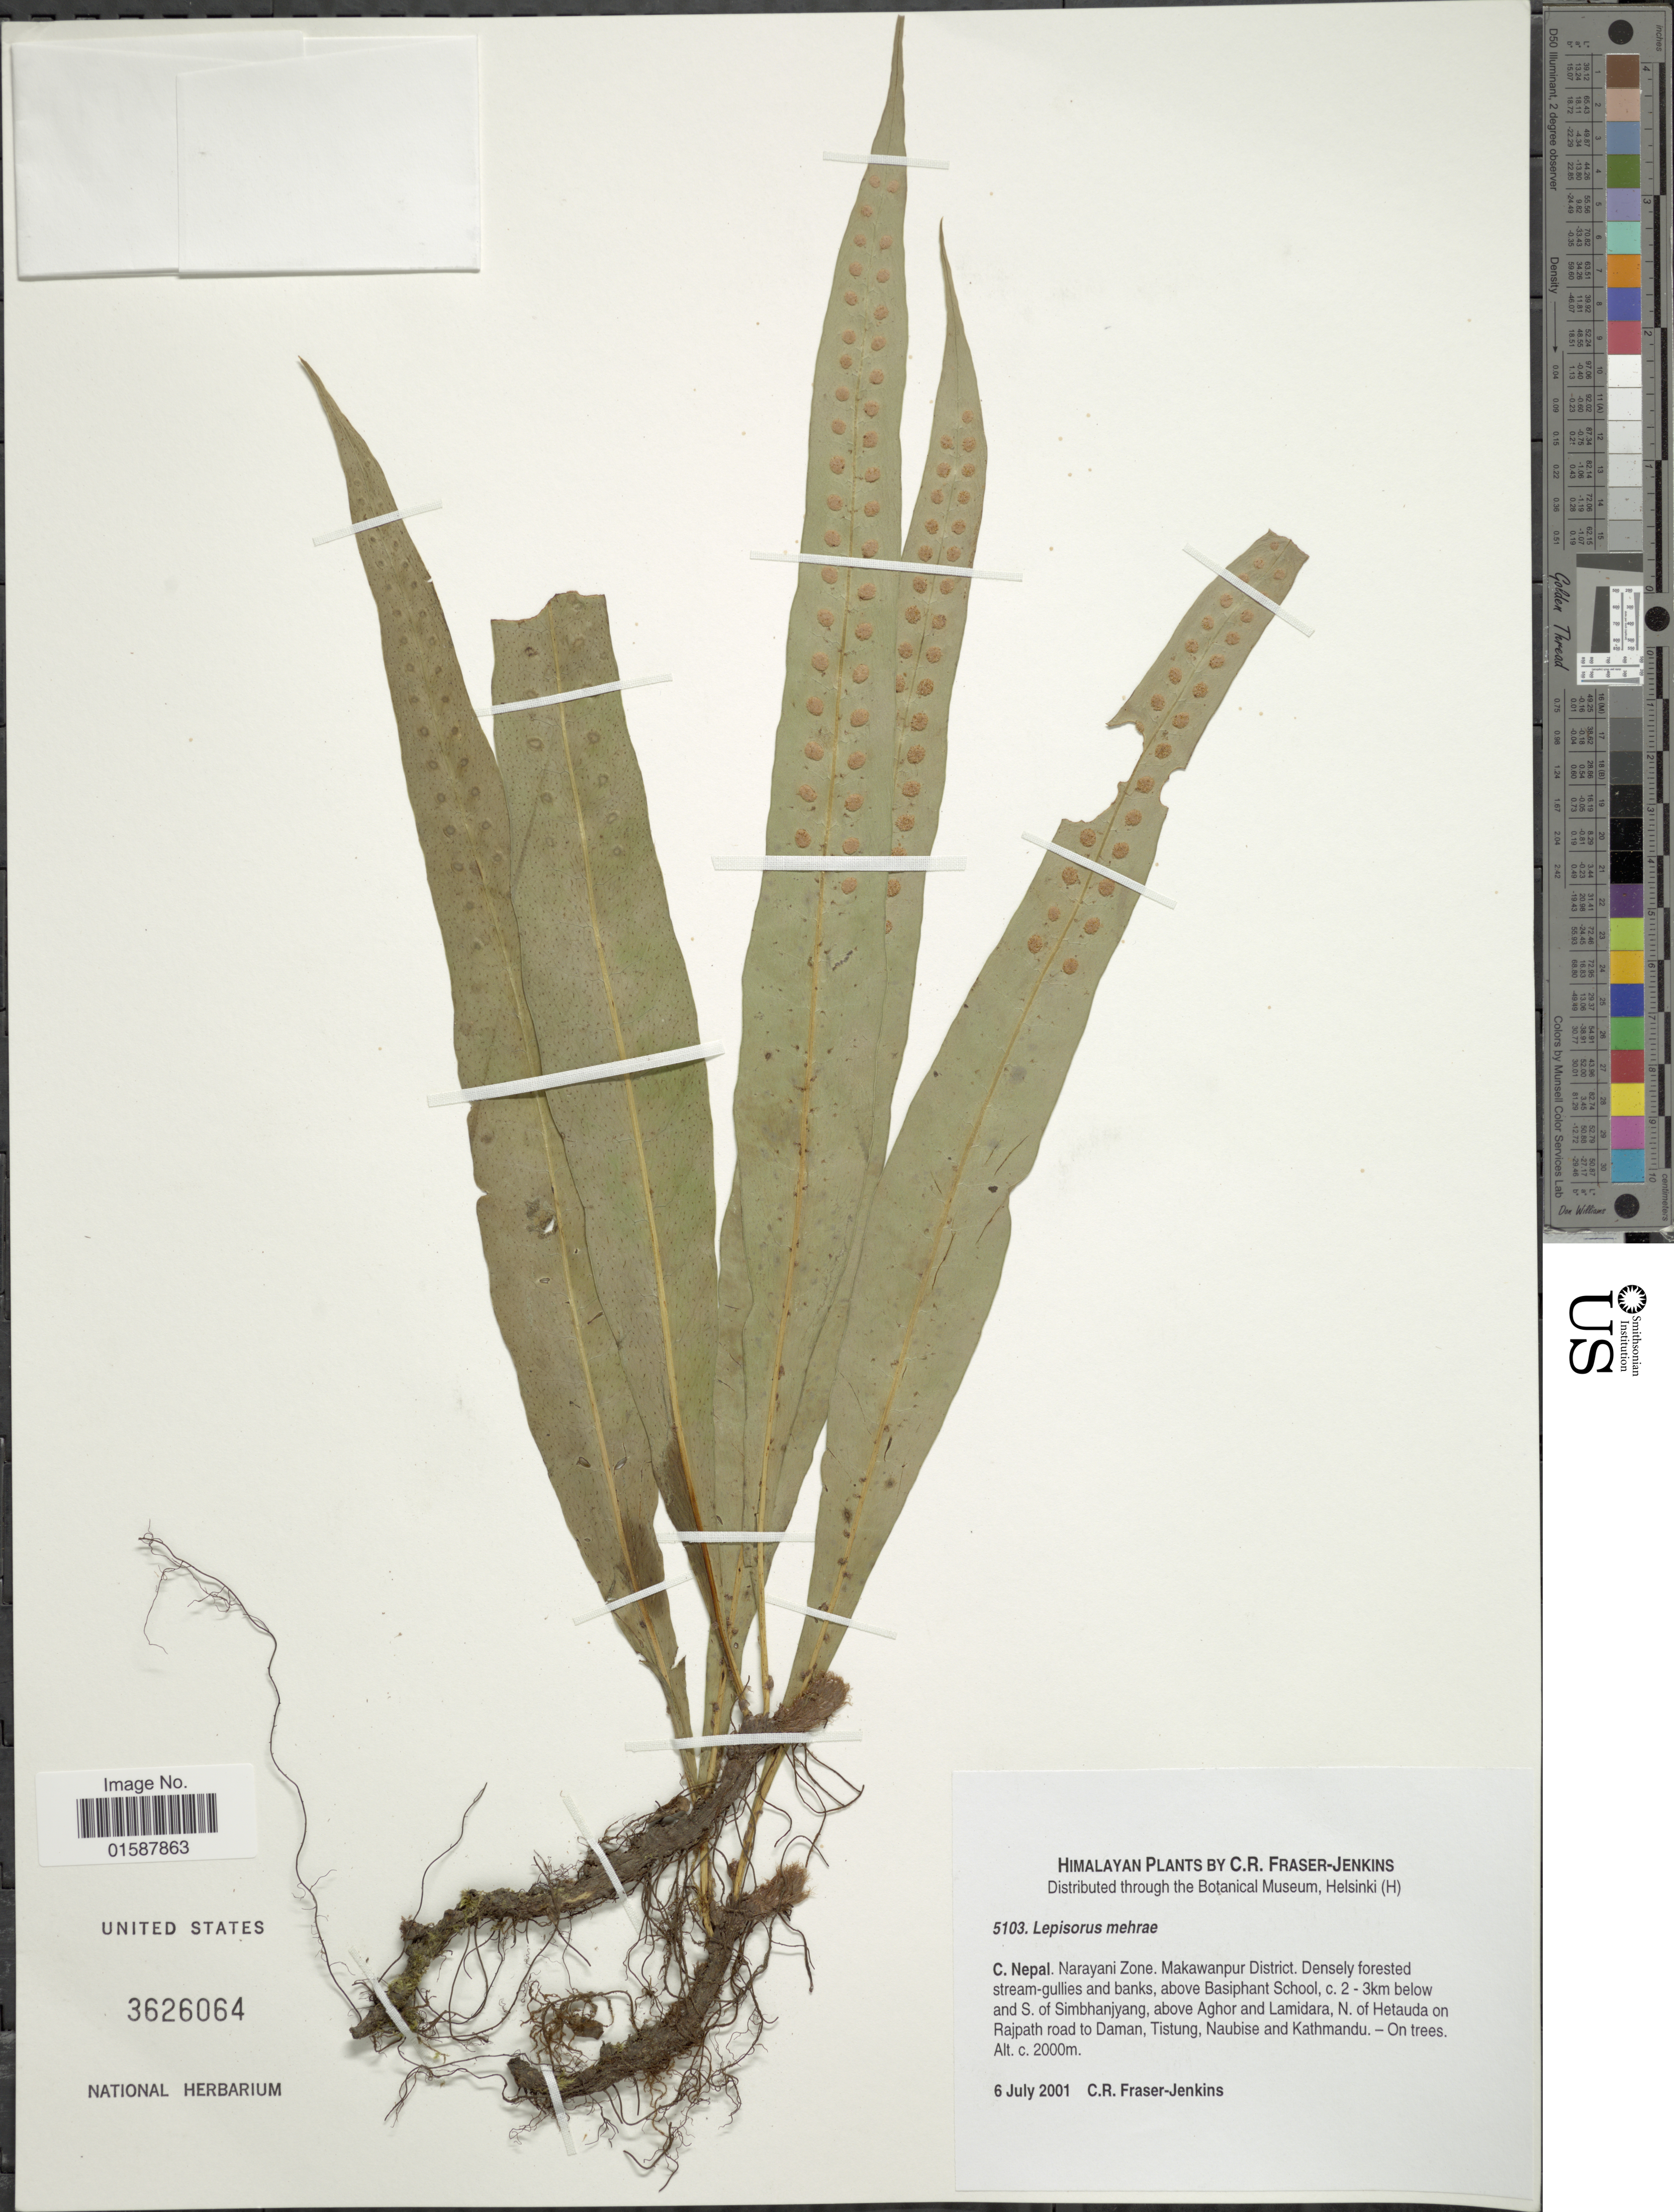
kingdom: Plantae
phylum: Tracheophyta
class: Polypodiopsida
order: Polypodiales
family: Polypodiaceae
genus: Lepisorus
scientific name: Lepisorus mehrae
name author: Fraser-Jenk.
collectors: C. R. Fraser-Jenkins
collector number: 5103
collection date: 2001-07-06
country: Nepal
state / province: Narayani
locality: Himalayan. C. Nepal. Makawanpur District. Densely forested stream-gullies and banks, above Basipant School, c. 2-3km below and S. of Simbhanjyang, above Aghor and Lamidara, N. of Hetauda on Rajpath road to Daman, Tistung, Naubise and Kathmandu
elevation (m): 2000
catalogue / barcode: US 3626064